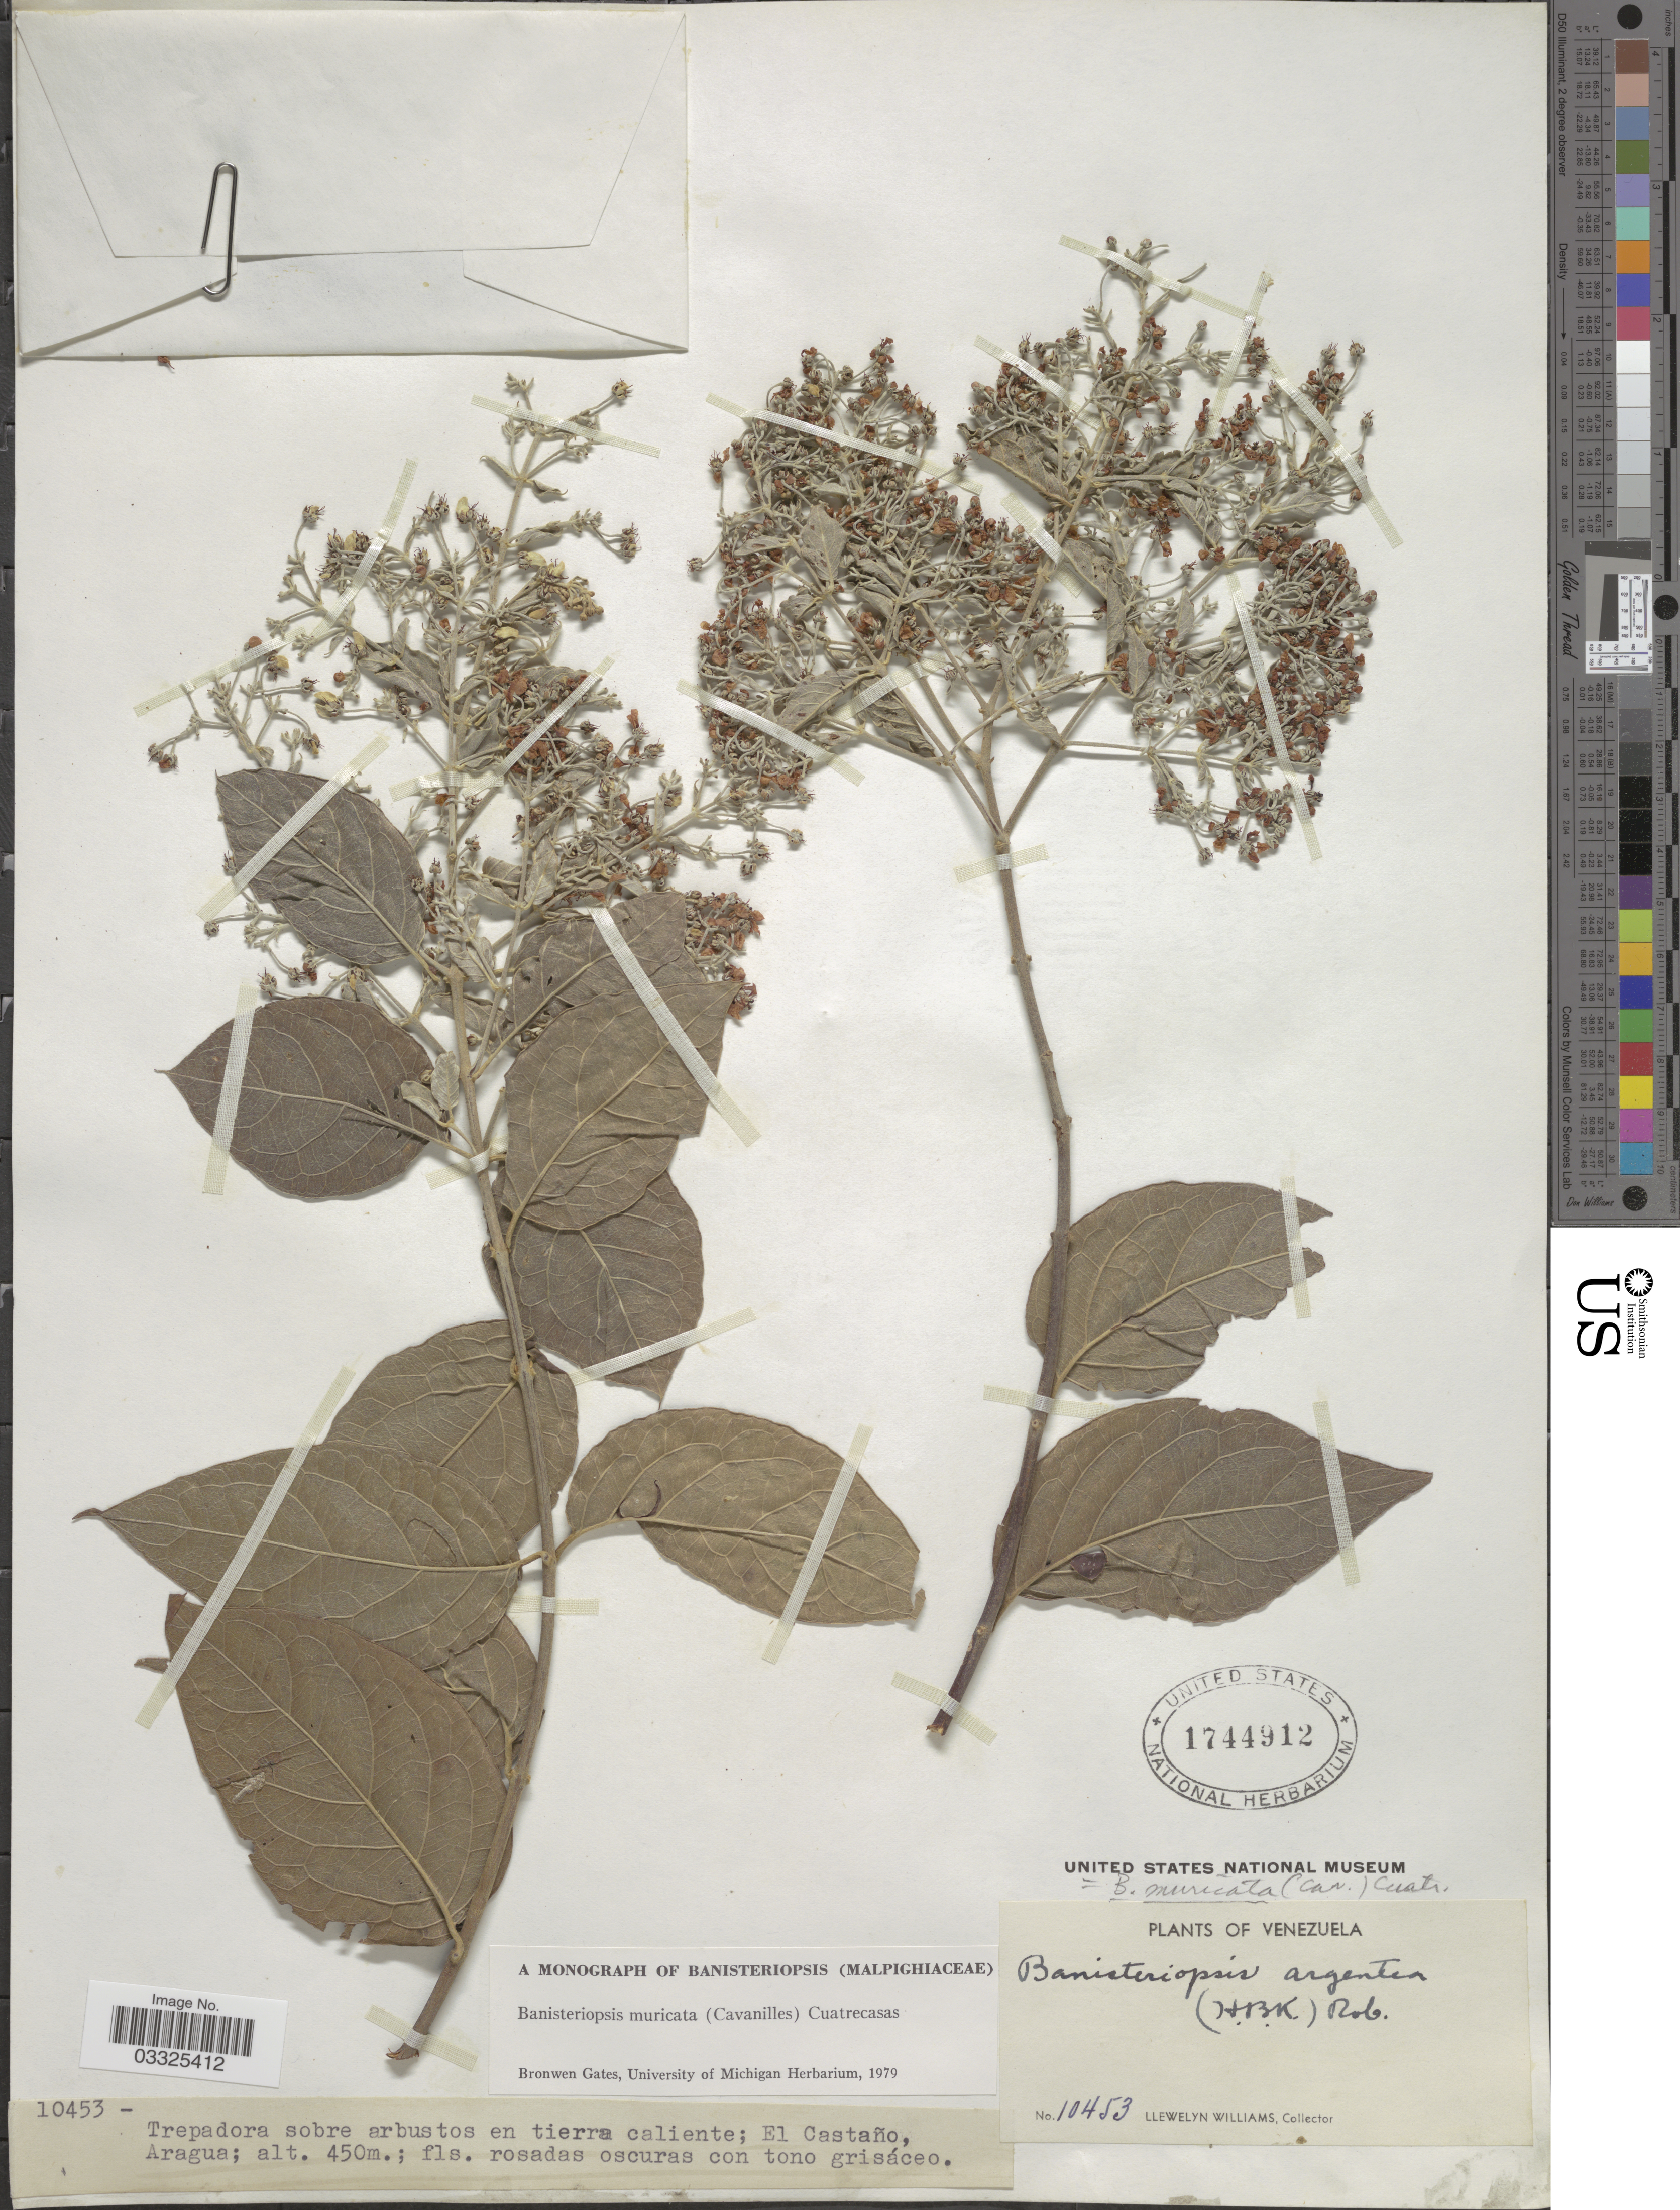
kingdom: Plantae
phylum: Tracheophyta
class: Magnoliopsida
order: Malpighiales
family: Malpighiaceae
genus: Banisteriopsis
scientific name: Banisteriopsis muricata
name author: (Cav.) Cuatrec.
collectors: Ll. Williams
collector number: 10453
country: Venezuela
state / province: Aragua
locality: El Castaño.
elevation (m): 450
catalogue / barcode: US 1744912